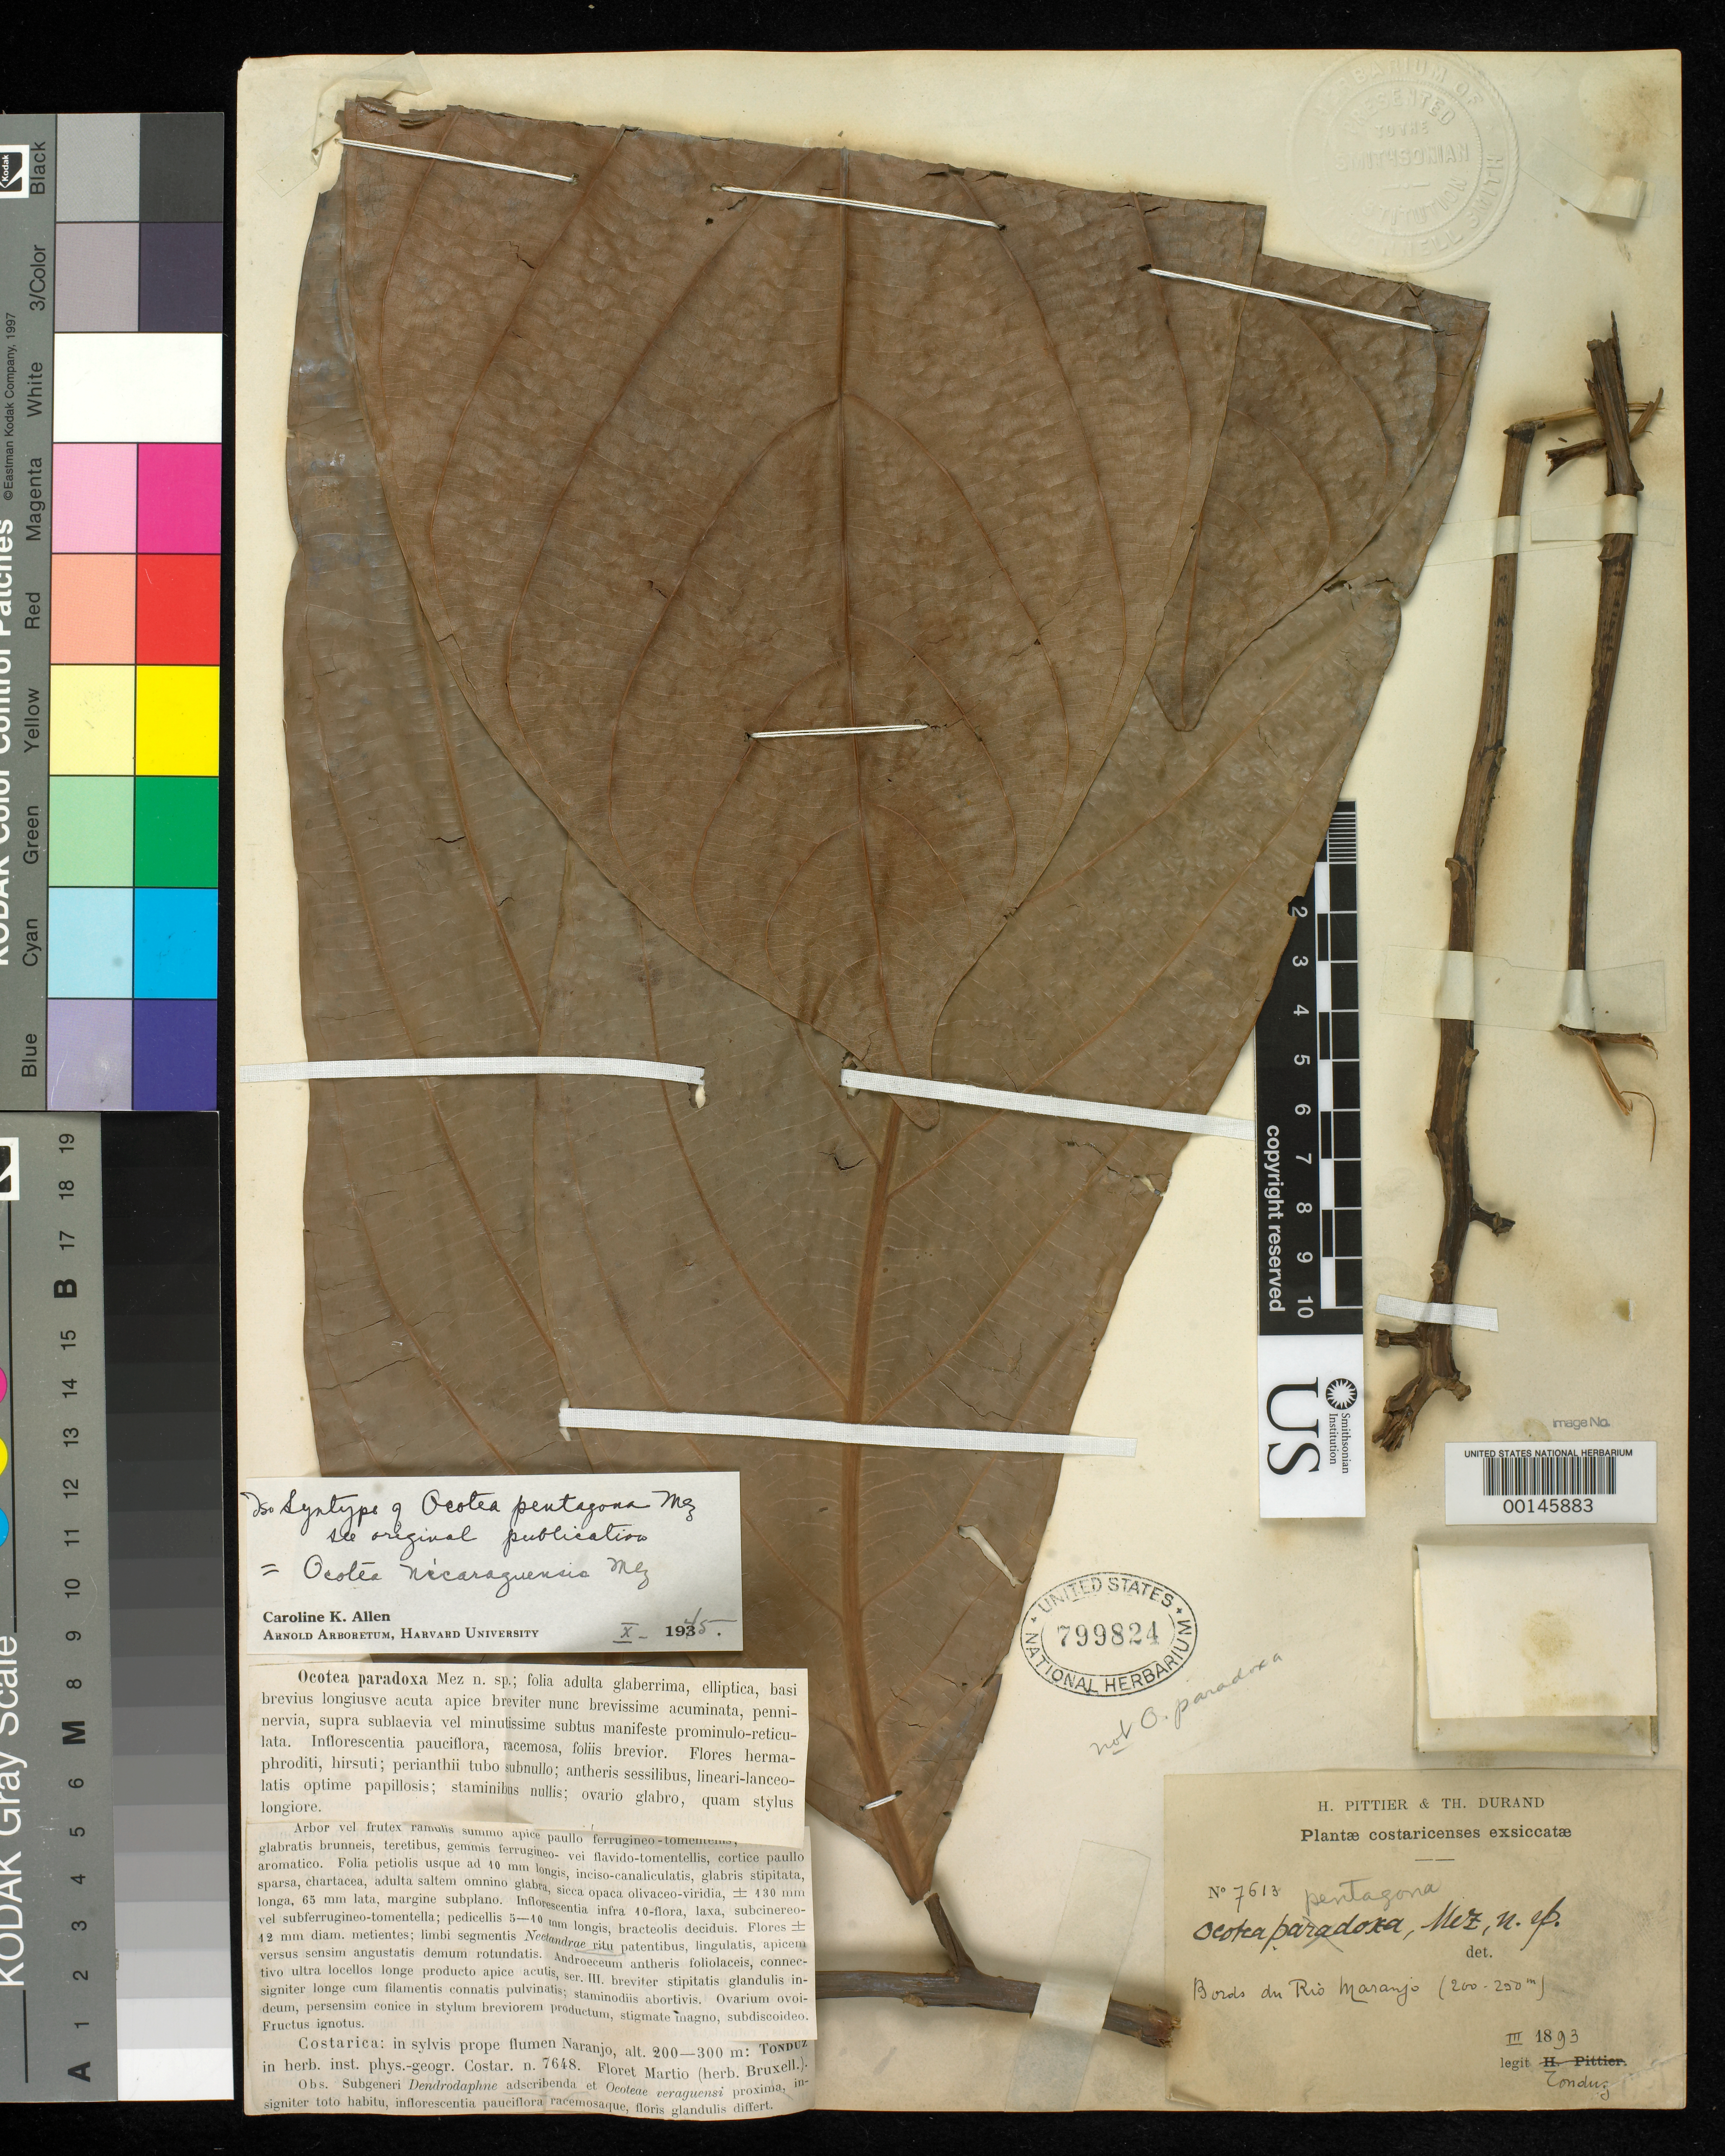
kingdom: Plantae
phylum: Tracheophyta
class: Magnoliopsida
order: Laurales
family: Lauraceae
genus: Ocotea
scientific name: Ocotea pentagona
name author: Mez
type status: Isosyntype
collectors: A. Tonduz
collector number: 7613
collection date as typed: Mar 1893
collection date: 1893-03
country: Costa Rica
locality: Rio Naranjo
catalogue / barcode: US 799824